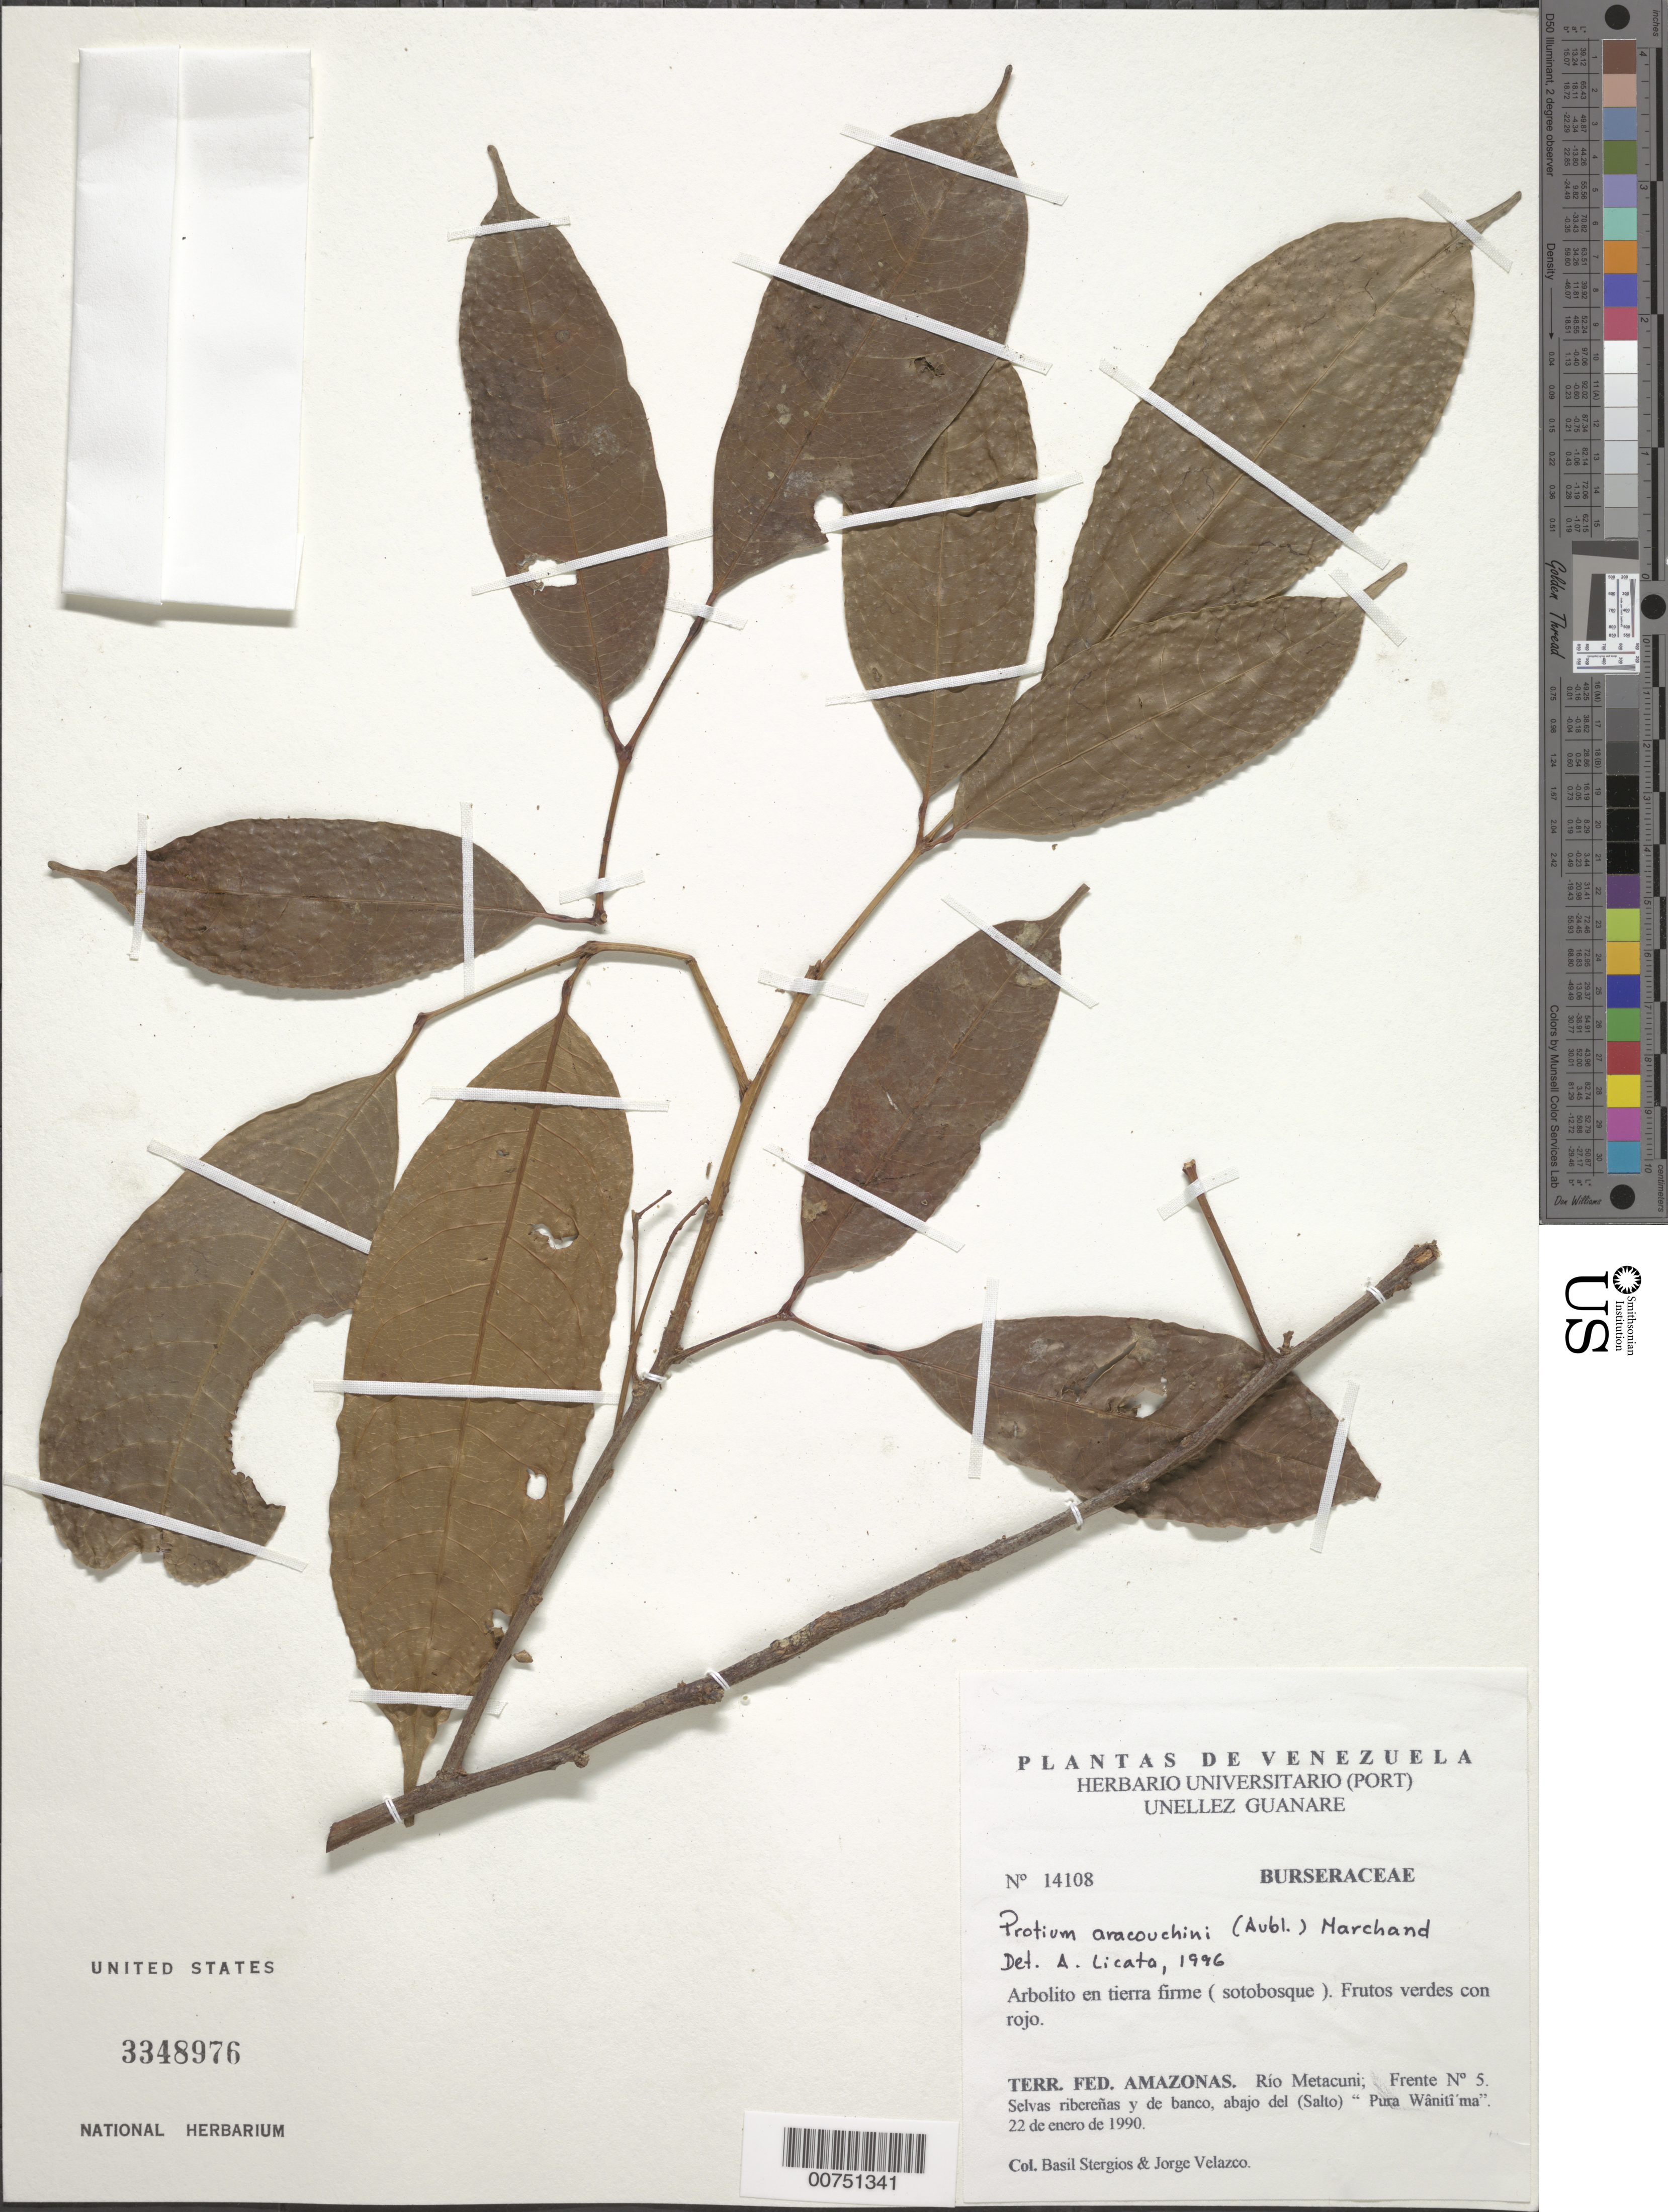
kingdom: Plantae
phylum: Tracheophyta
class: Magnoliopsida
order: Sapindales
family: Burseraceae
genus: Protium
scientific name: Protium aracouchini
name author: (Aubl.) Marchand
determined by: Licata, A., (PORT), Univ. Nac. Exp. de los Llanos Ezequiel Zamora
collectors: B. G. Stergios & J. Velazco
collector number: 14108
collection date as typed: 22-Jan-90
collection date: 1990-01-22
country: Venezuela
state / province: Amazonas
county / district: Alto Orinoco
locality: Río Metacuni; Frente no. 5, abajo del (Salto) "Pura Waniti'ma"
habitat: Terra firme, sotobosque; selvas riberenas y de banco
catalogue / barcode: US 3348976